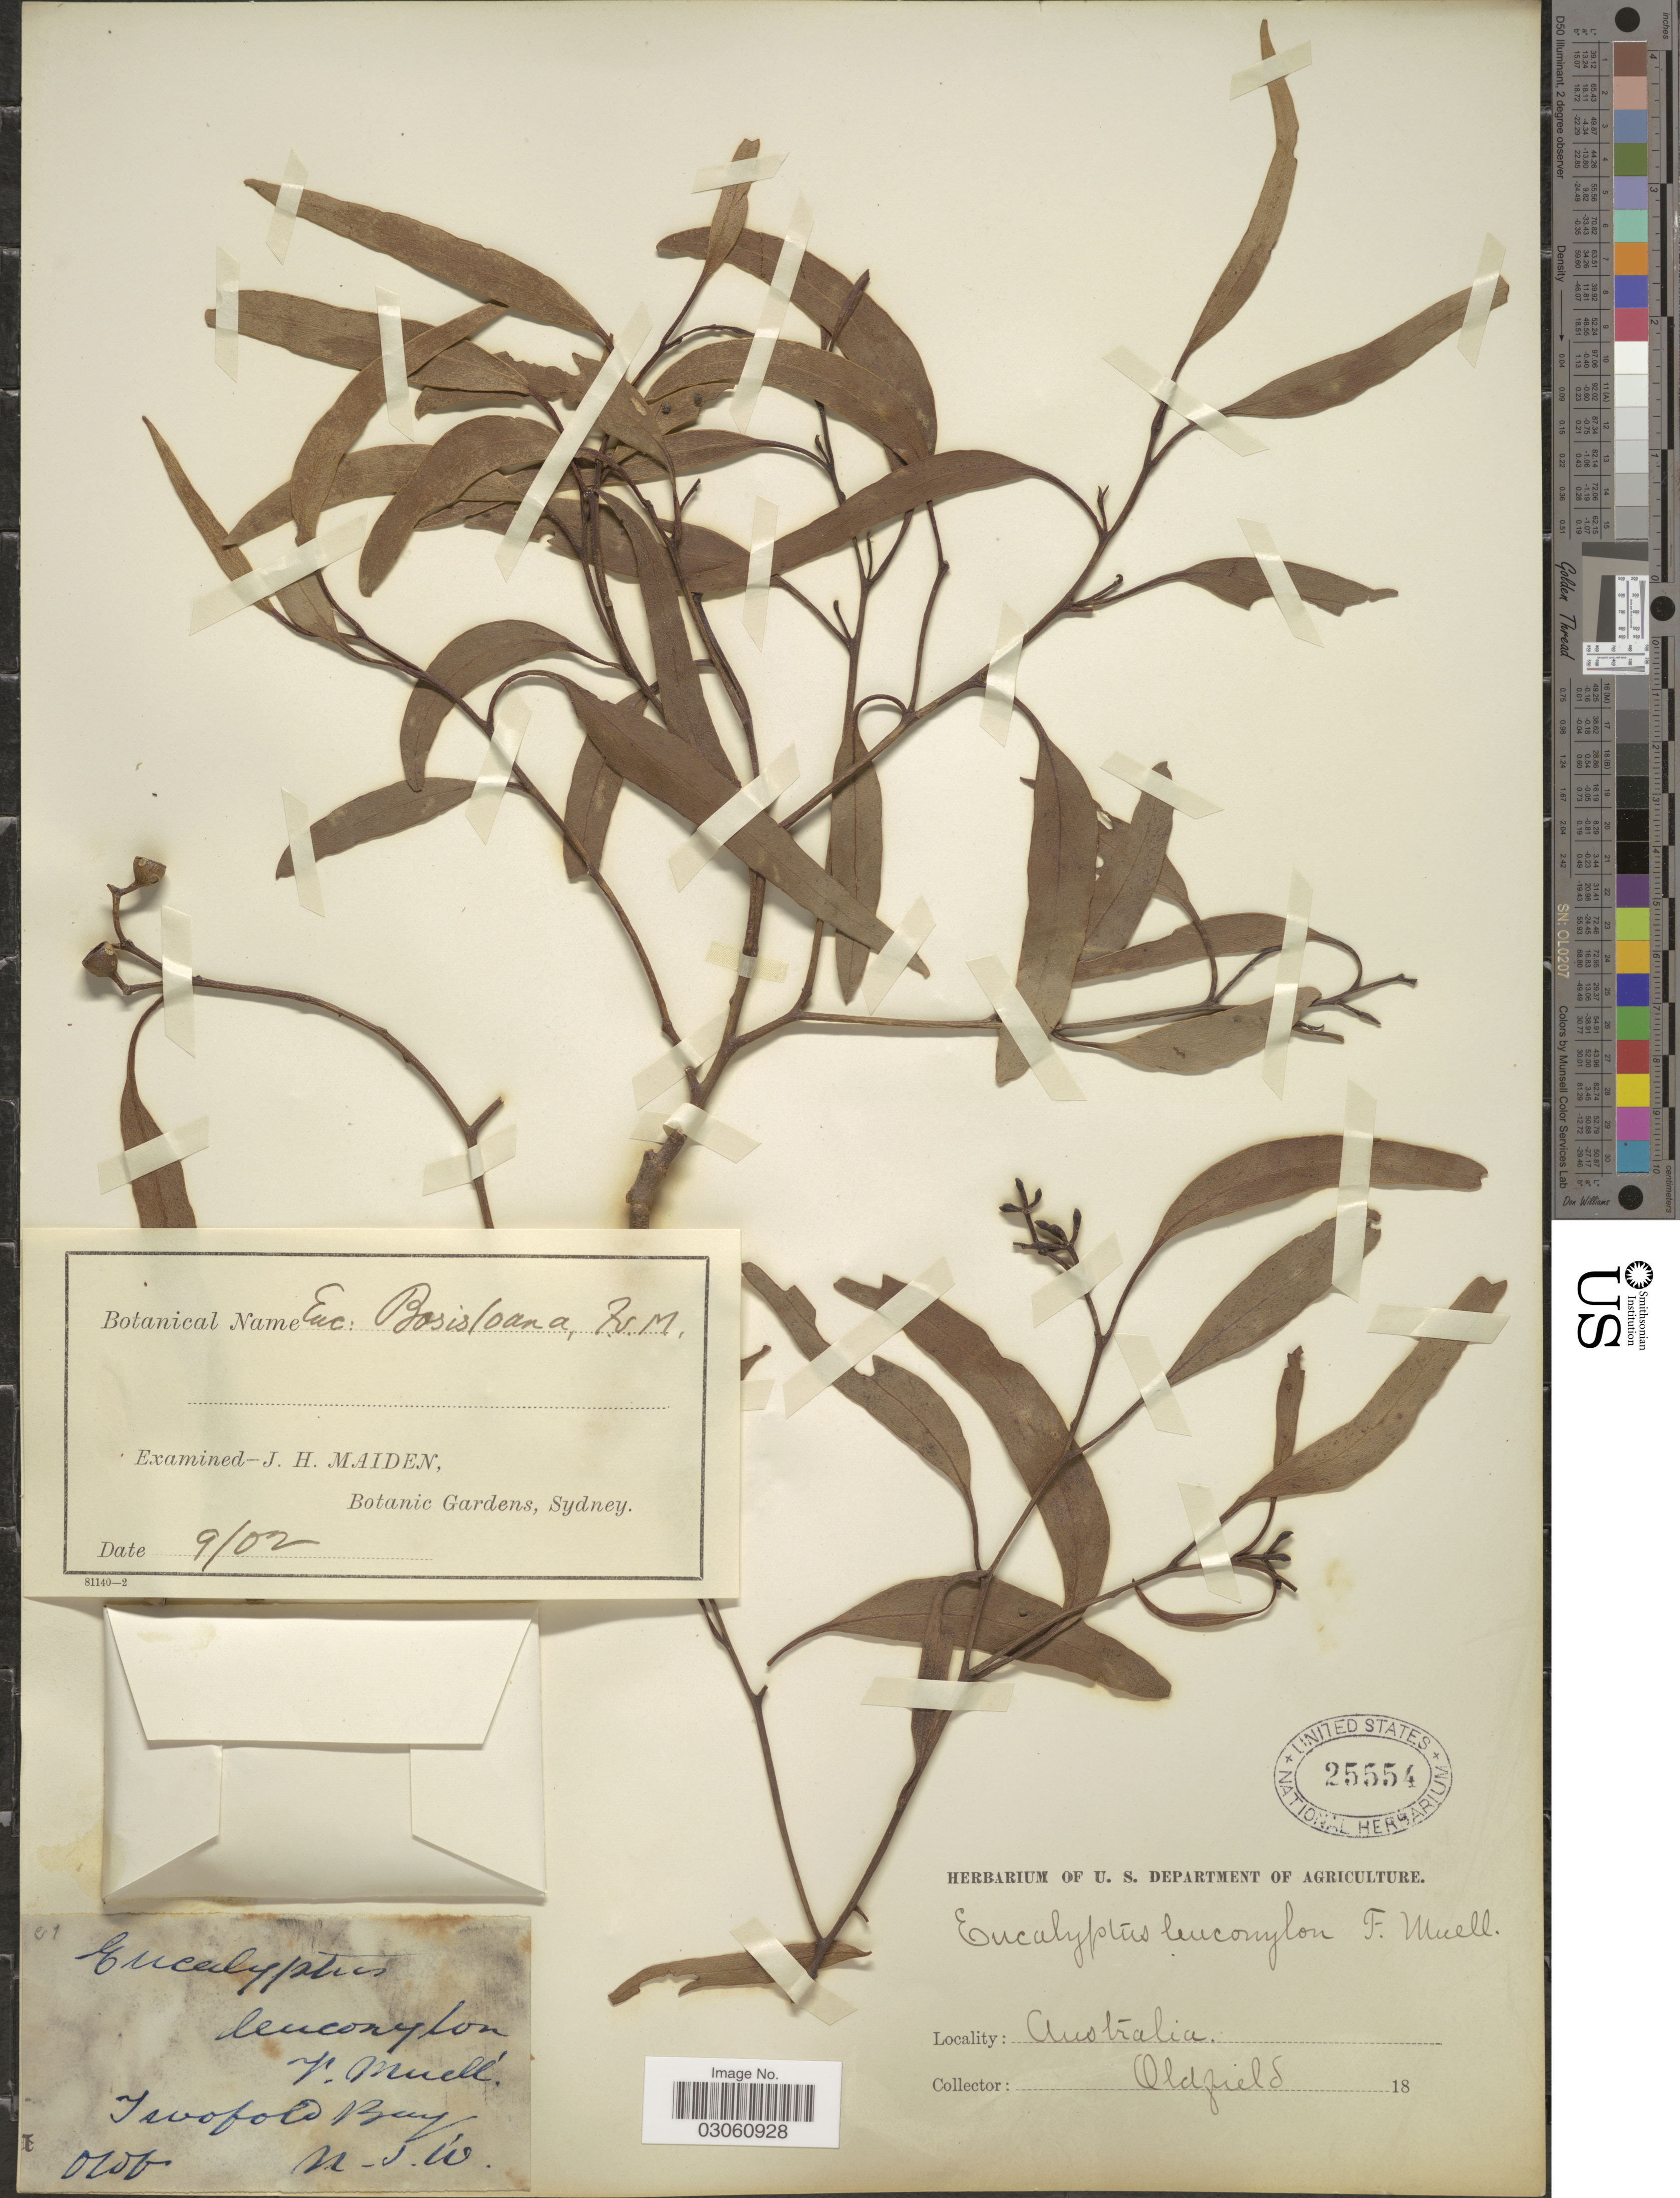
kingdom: Plantae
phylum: Tracheophyta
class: Magnoliopsida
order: Myrtales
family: Myrtaceae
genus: Eucalyptus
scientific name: Eucalyptus bosistoana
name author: F. Muell.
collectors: Oldfield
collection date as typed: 18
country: Australia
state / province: New South Wales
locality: Twofold Bay.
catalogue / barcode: US 25554